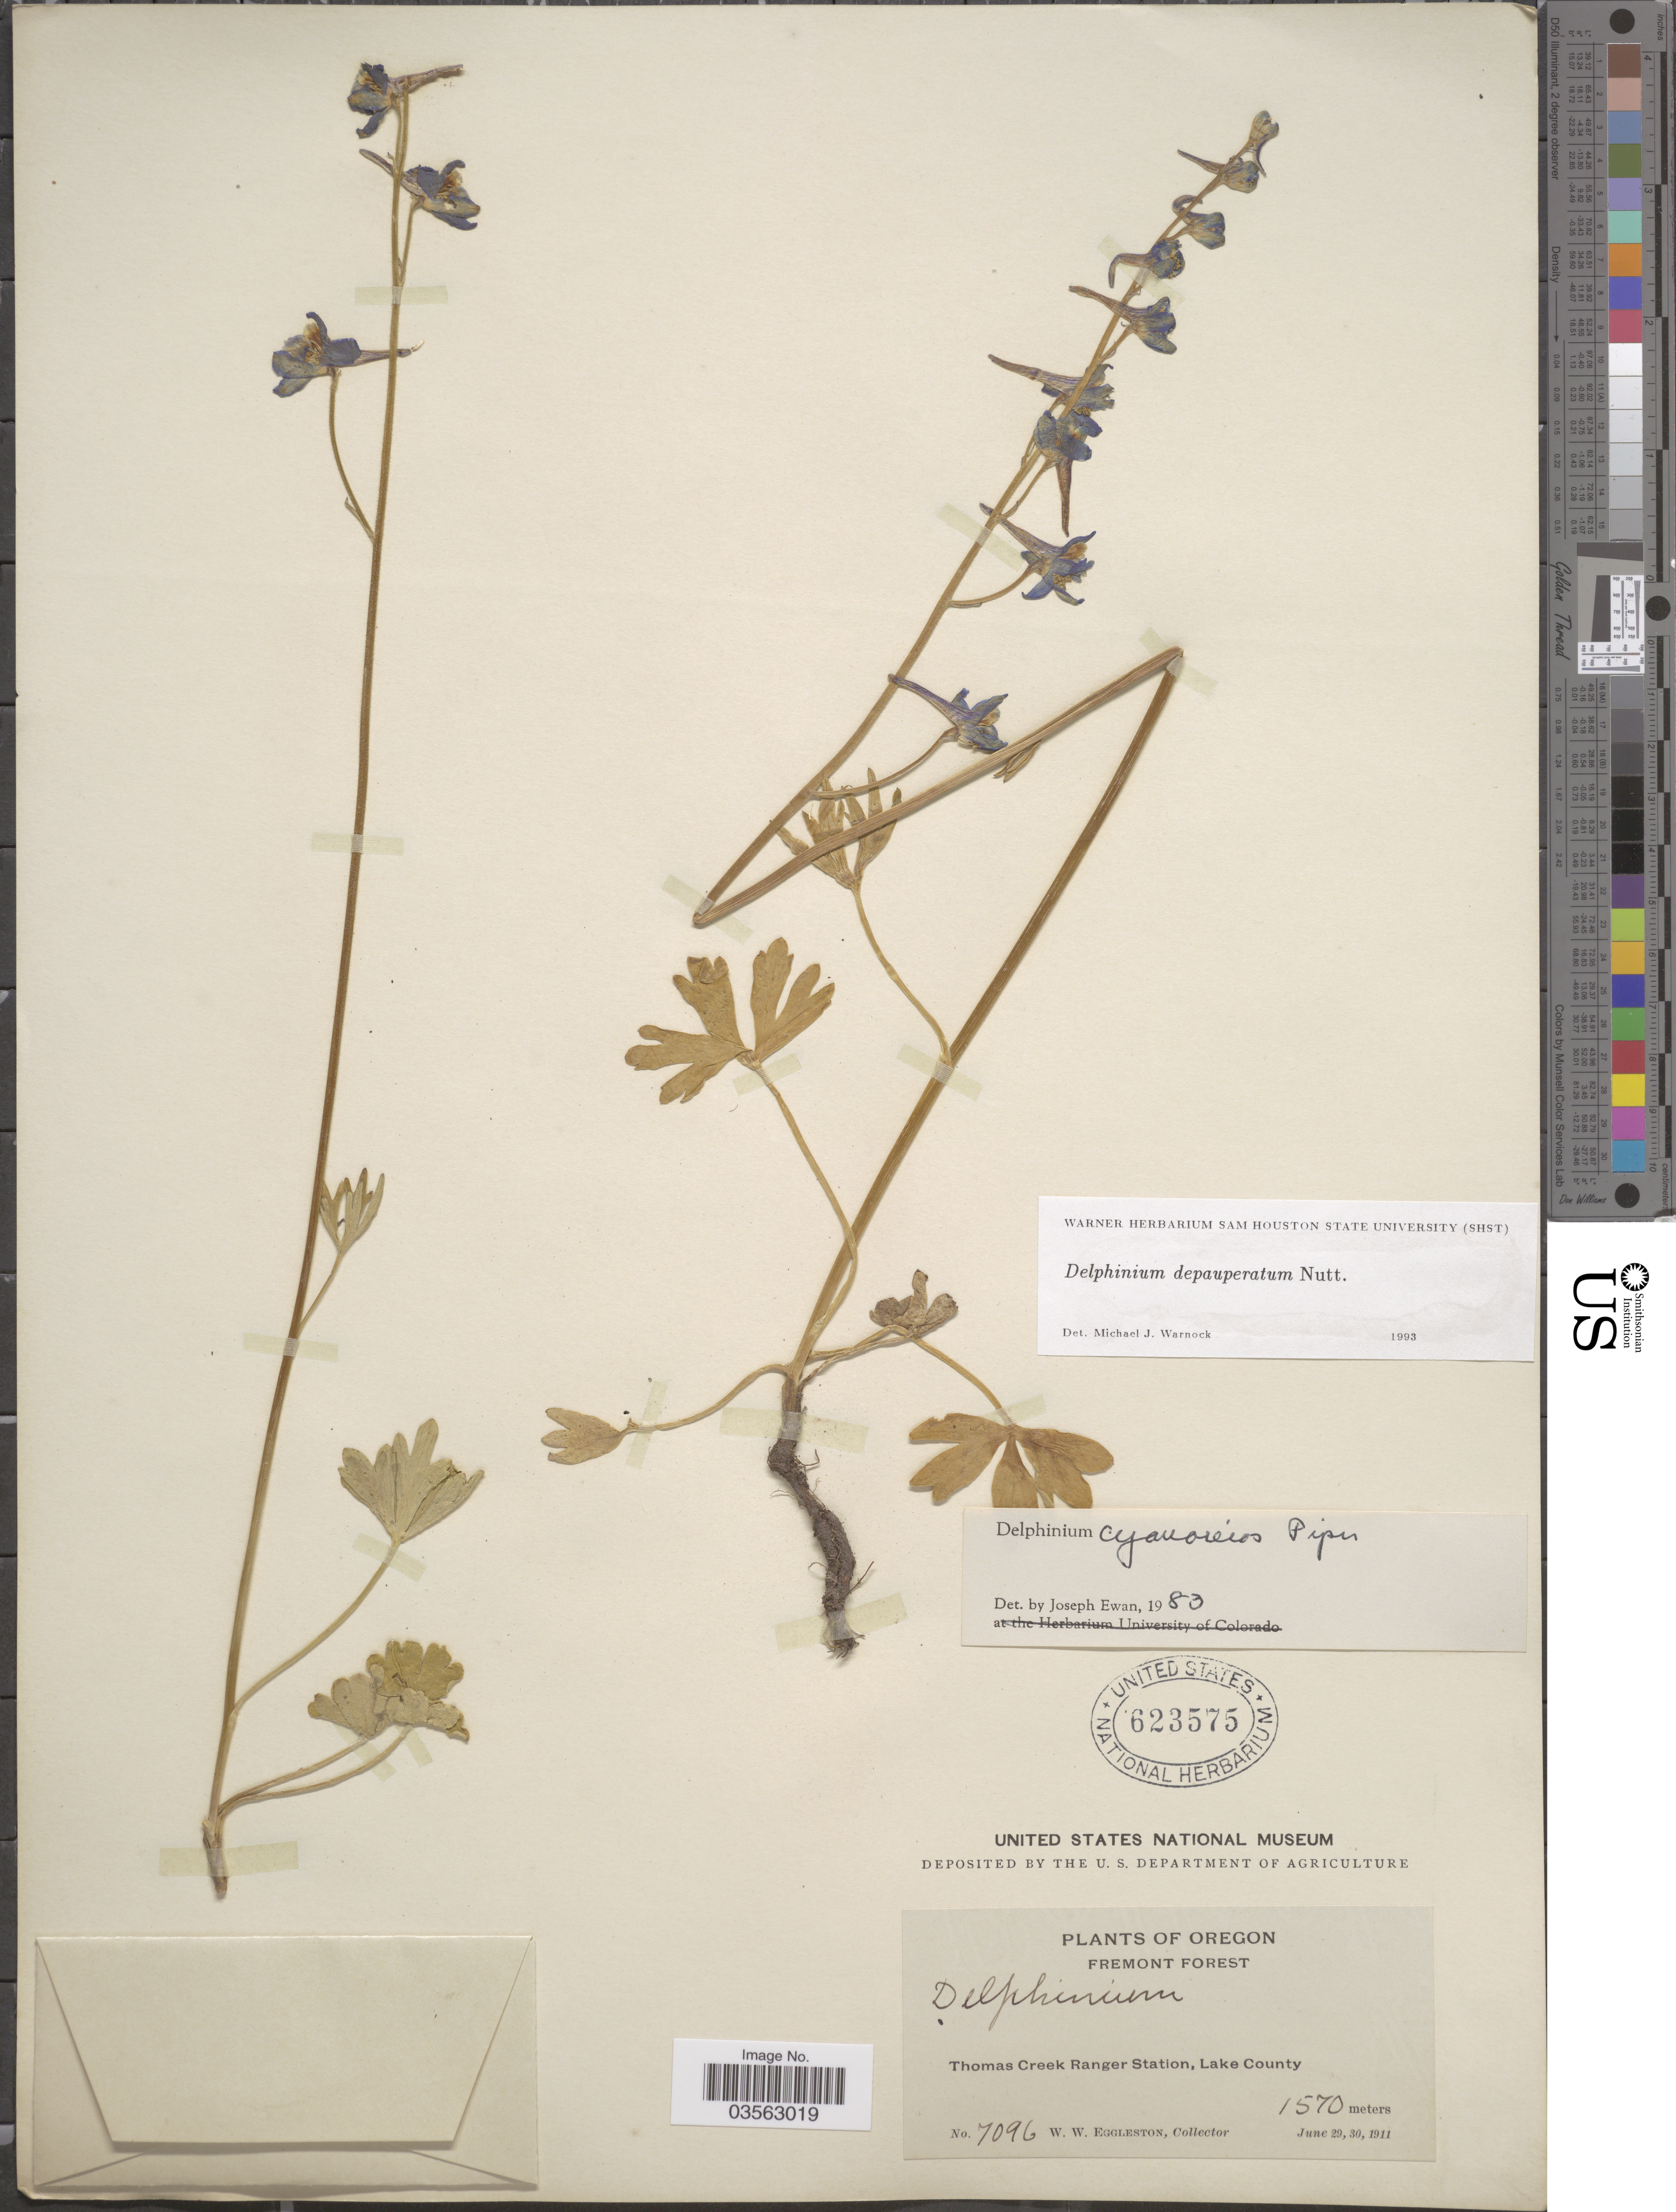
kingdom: Plantae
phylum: Tracheophyta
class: Magnoliopsida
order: Ranunculales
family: Ranunculaceae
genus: Delphinium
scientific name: Delphinium depauperatum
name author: Nutt.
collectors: W. W. Eggleston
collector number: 7096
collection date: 1911-06-29/1911-06-30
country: United States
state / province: Oregon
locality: Fremont Forest. Thomas Creek Ranger Station, Lake County.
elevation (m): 1570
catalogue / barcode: US 623575